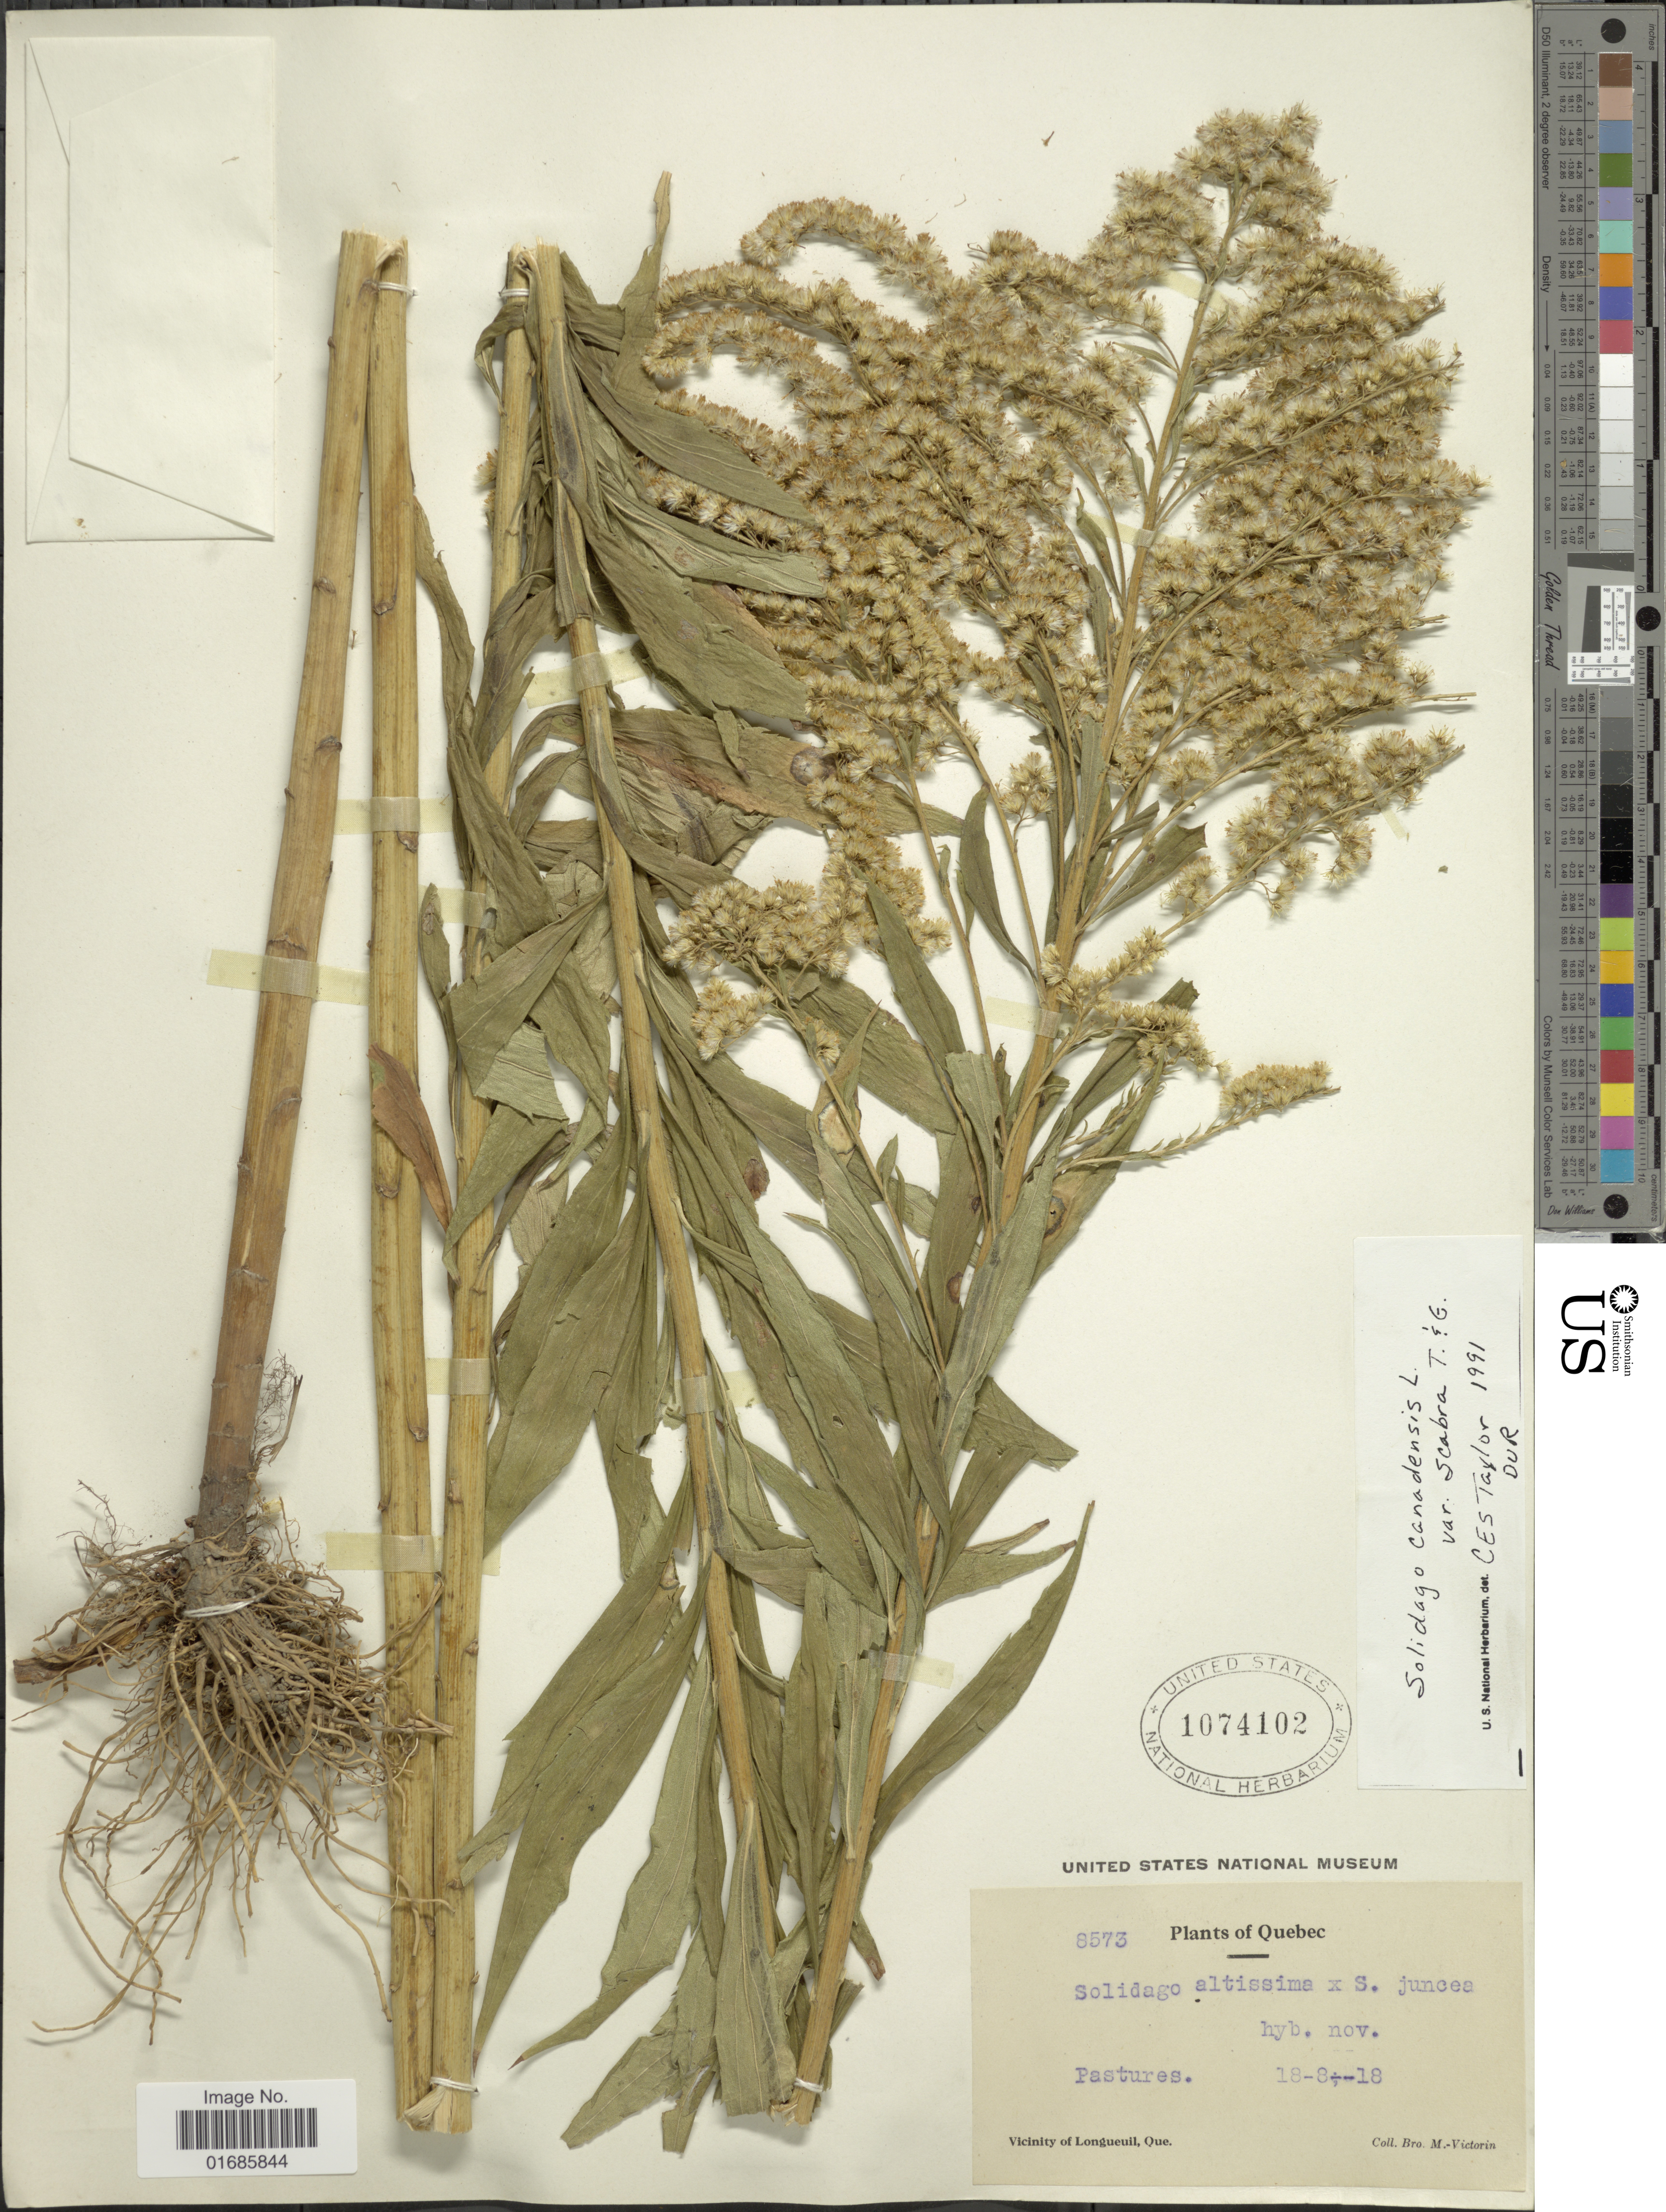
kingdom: Plantae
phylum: Tracheophyta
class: Magnoliopsida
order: Asterales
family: Asteraceae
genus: Solidago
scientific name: Solidago canadensis var. scabra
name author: (Muhl. ex Willd.) Torr. & A. Gray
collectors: Fr. Marie-Victorin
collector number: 8573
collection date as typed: Transcribed d/m/y: 18/8/18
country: Canada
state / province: Quebec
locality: Vicinity of Longueuil, Que.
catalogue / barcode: US 1074102